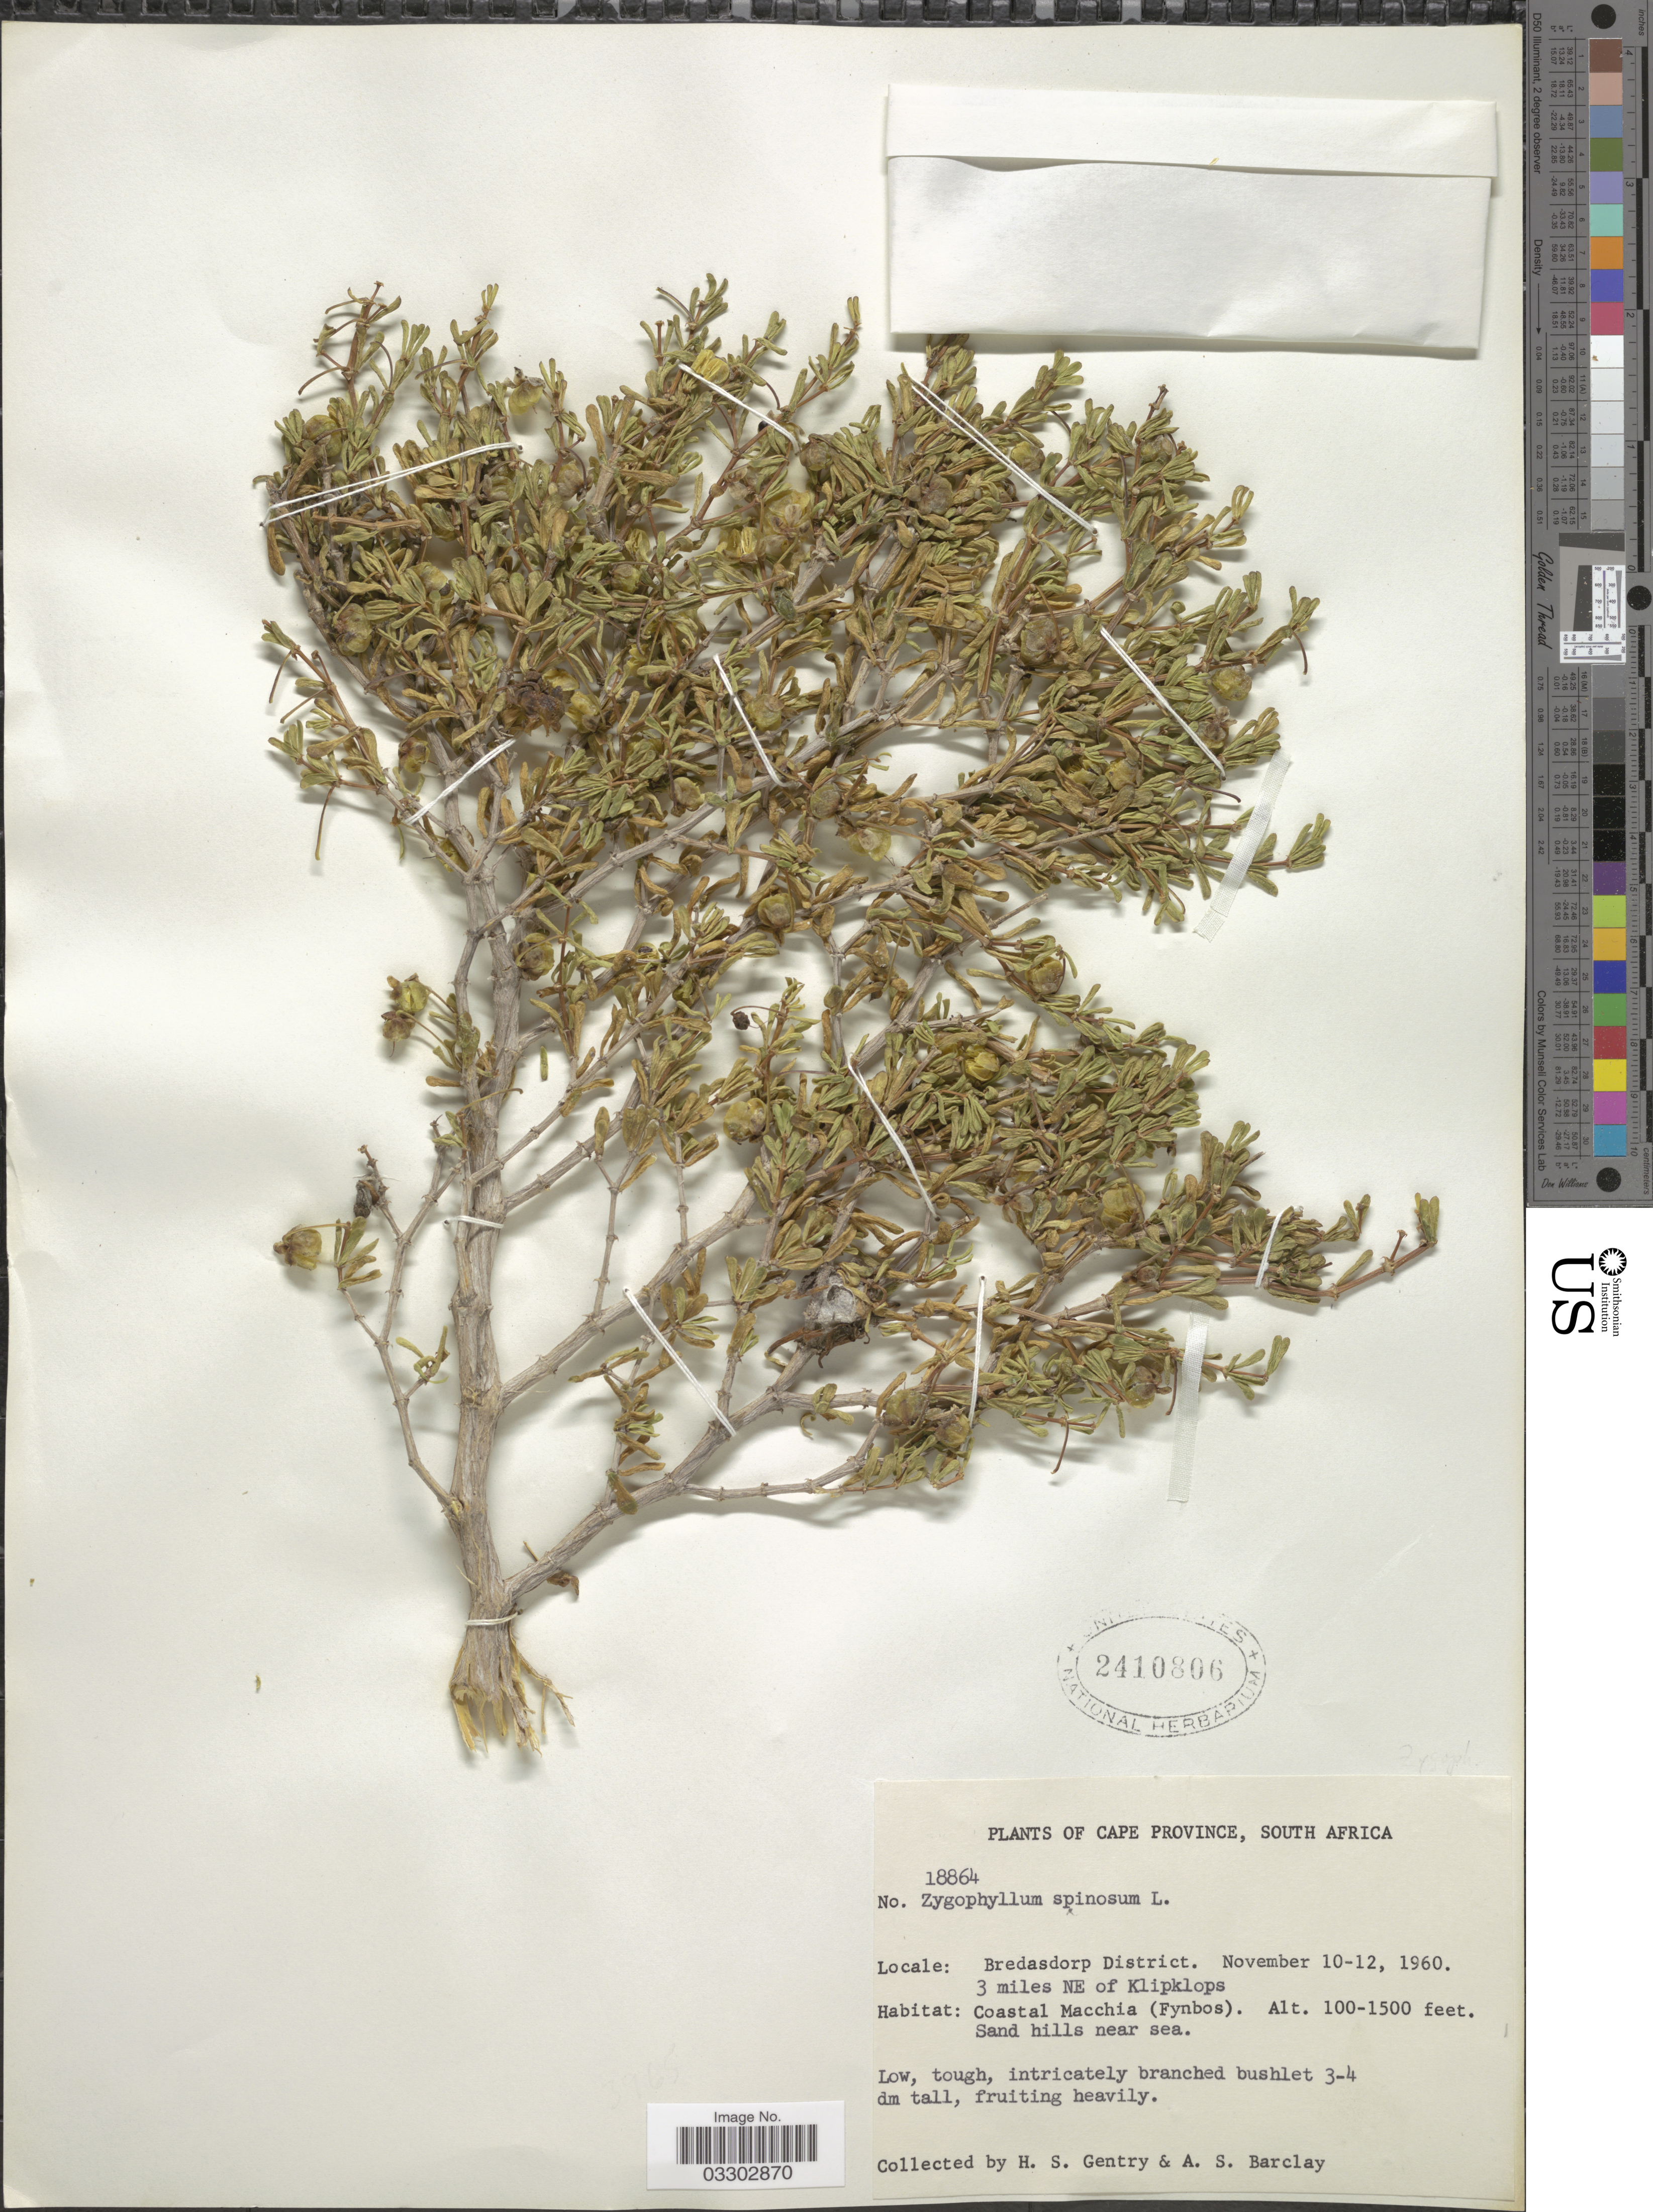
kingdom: Plantae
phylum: Tracheophyta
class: Magnoliopsida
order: Zygophyllales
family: Zygophyllaceae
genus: Roepera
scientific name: Roepera spinosa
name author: (L.) Beier & Thulin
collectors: H. S. Gentry & A. S. Barclay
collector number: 18864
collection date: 1960-11-10/1960-11-12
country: South Africa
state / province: Western Cape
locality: Bredasdorp District. 3 miles NE of Klipklops.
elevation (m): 30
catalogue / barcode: US 2410806